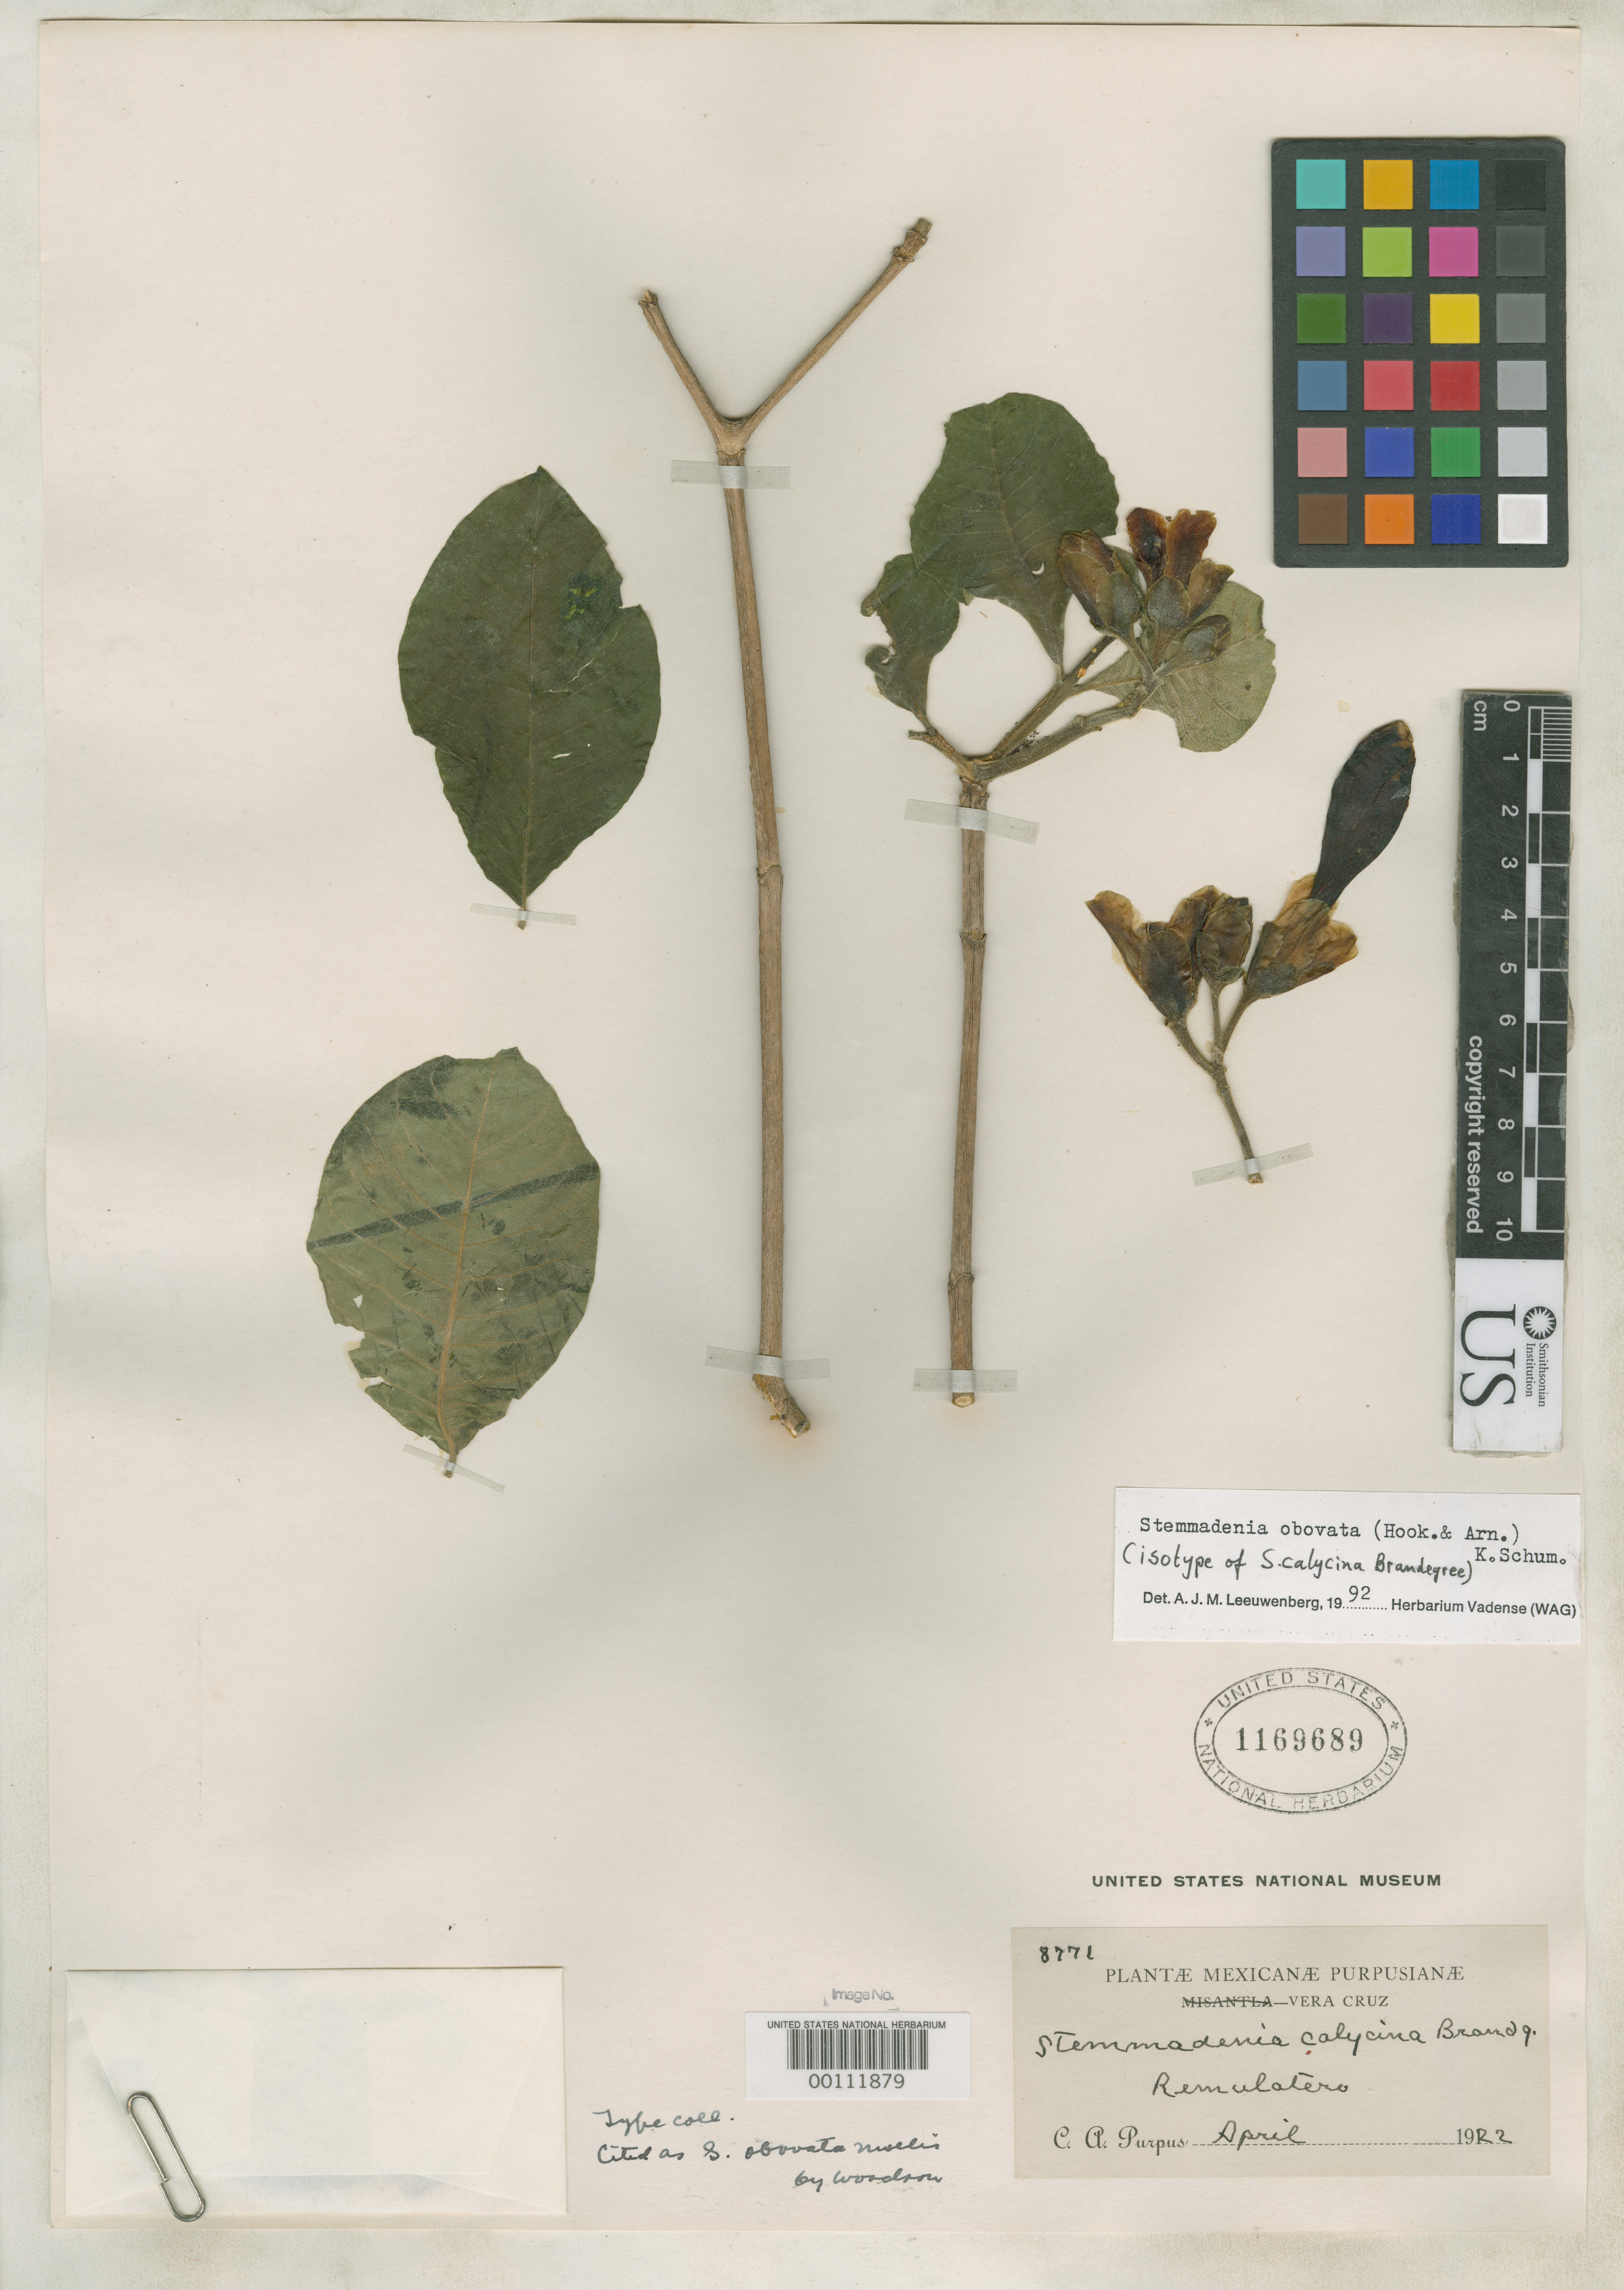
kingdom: Plantae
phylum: Tracheophyta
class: Magnoliopsida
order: Gentianales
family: Apocynaceae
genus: Stemmadenia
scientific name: Stemmadenia calycina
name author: Brandegee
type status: Isotype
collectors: C. A. Purpus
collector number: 8771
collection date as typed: Apr 1922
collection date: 1922-04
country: Mexico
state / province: Veracruz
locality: Remulatero.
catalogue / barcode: US 1169689